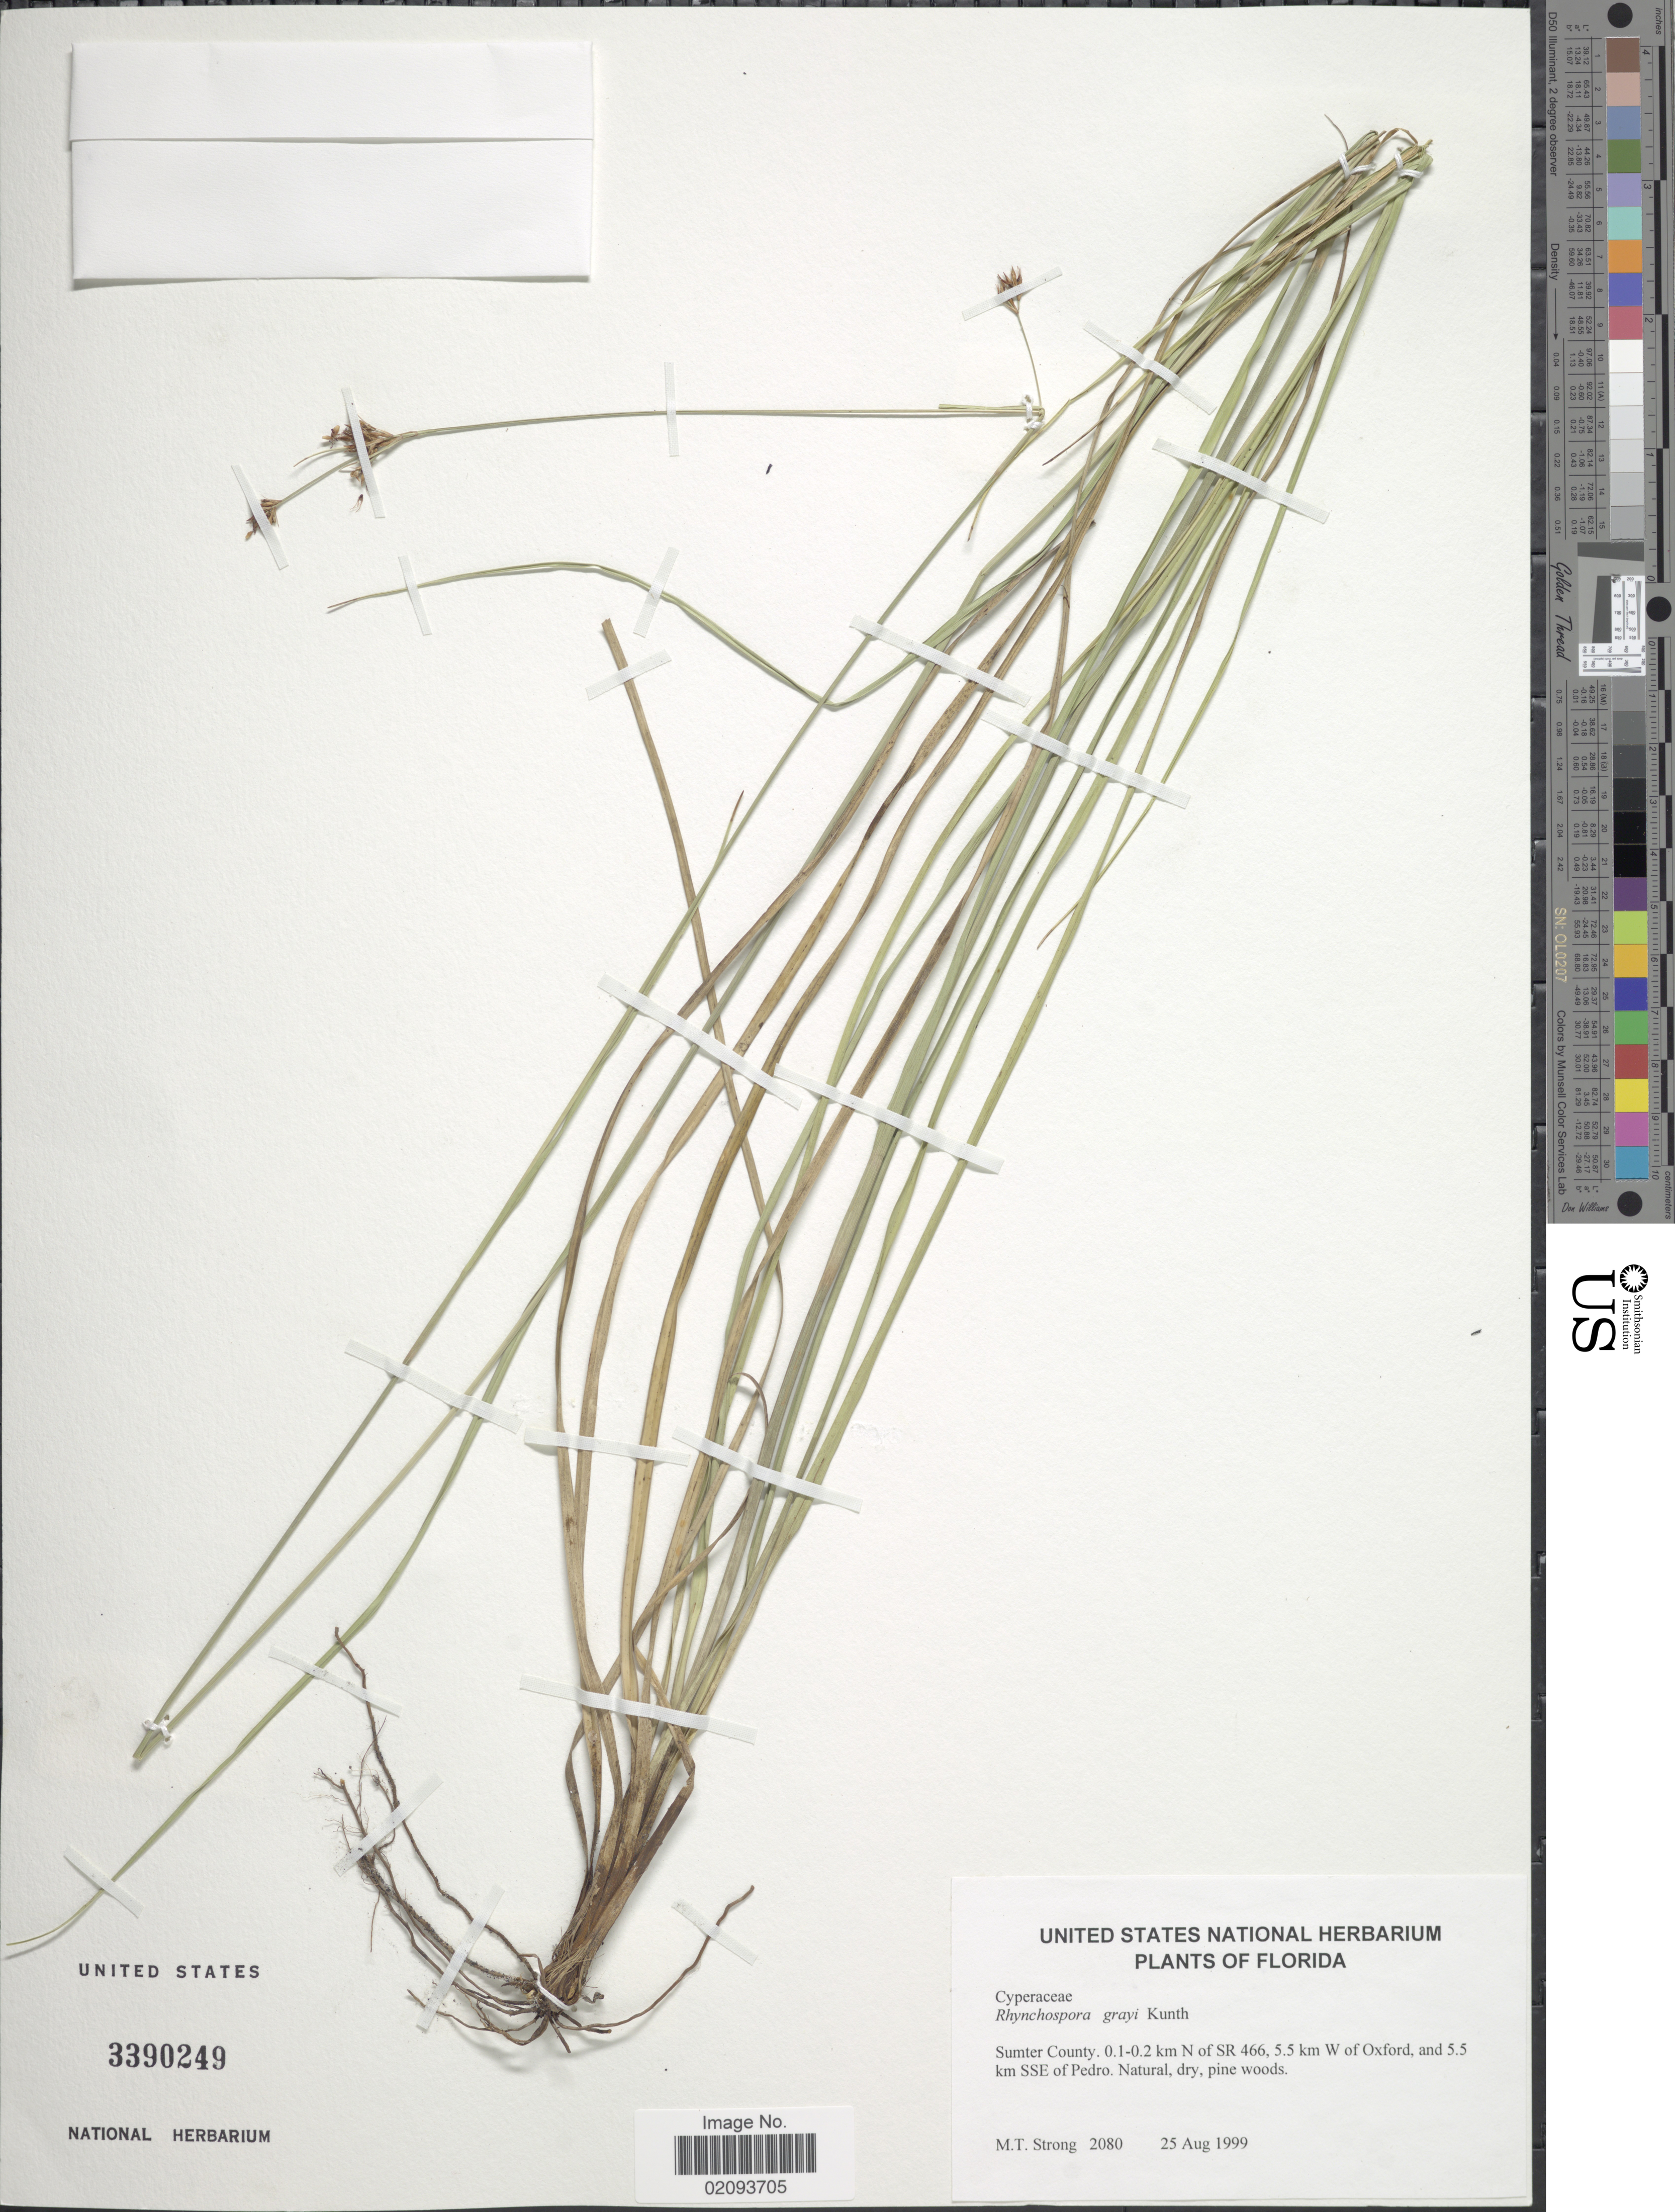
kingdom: Plantae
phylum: Tracheophyta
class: Liliopsida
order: Poales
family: Cyperaceae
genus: Rhynchospora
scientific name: Rhynchospora grayi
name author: Kunth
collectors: M. T. Strong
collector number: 2080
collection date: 1999-08-25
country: United States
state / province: Florida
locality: Sumter County. 0.1-0.2 km N of SR 466, 5.5 km W of Oxford, and 5.5 km SSE of Pedro.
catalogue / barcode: US 3390249